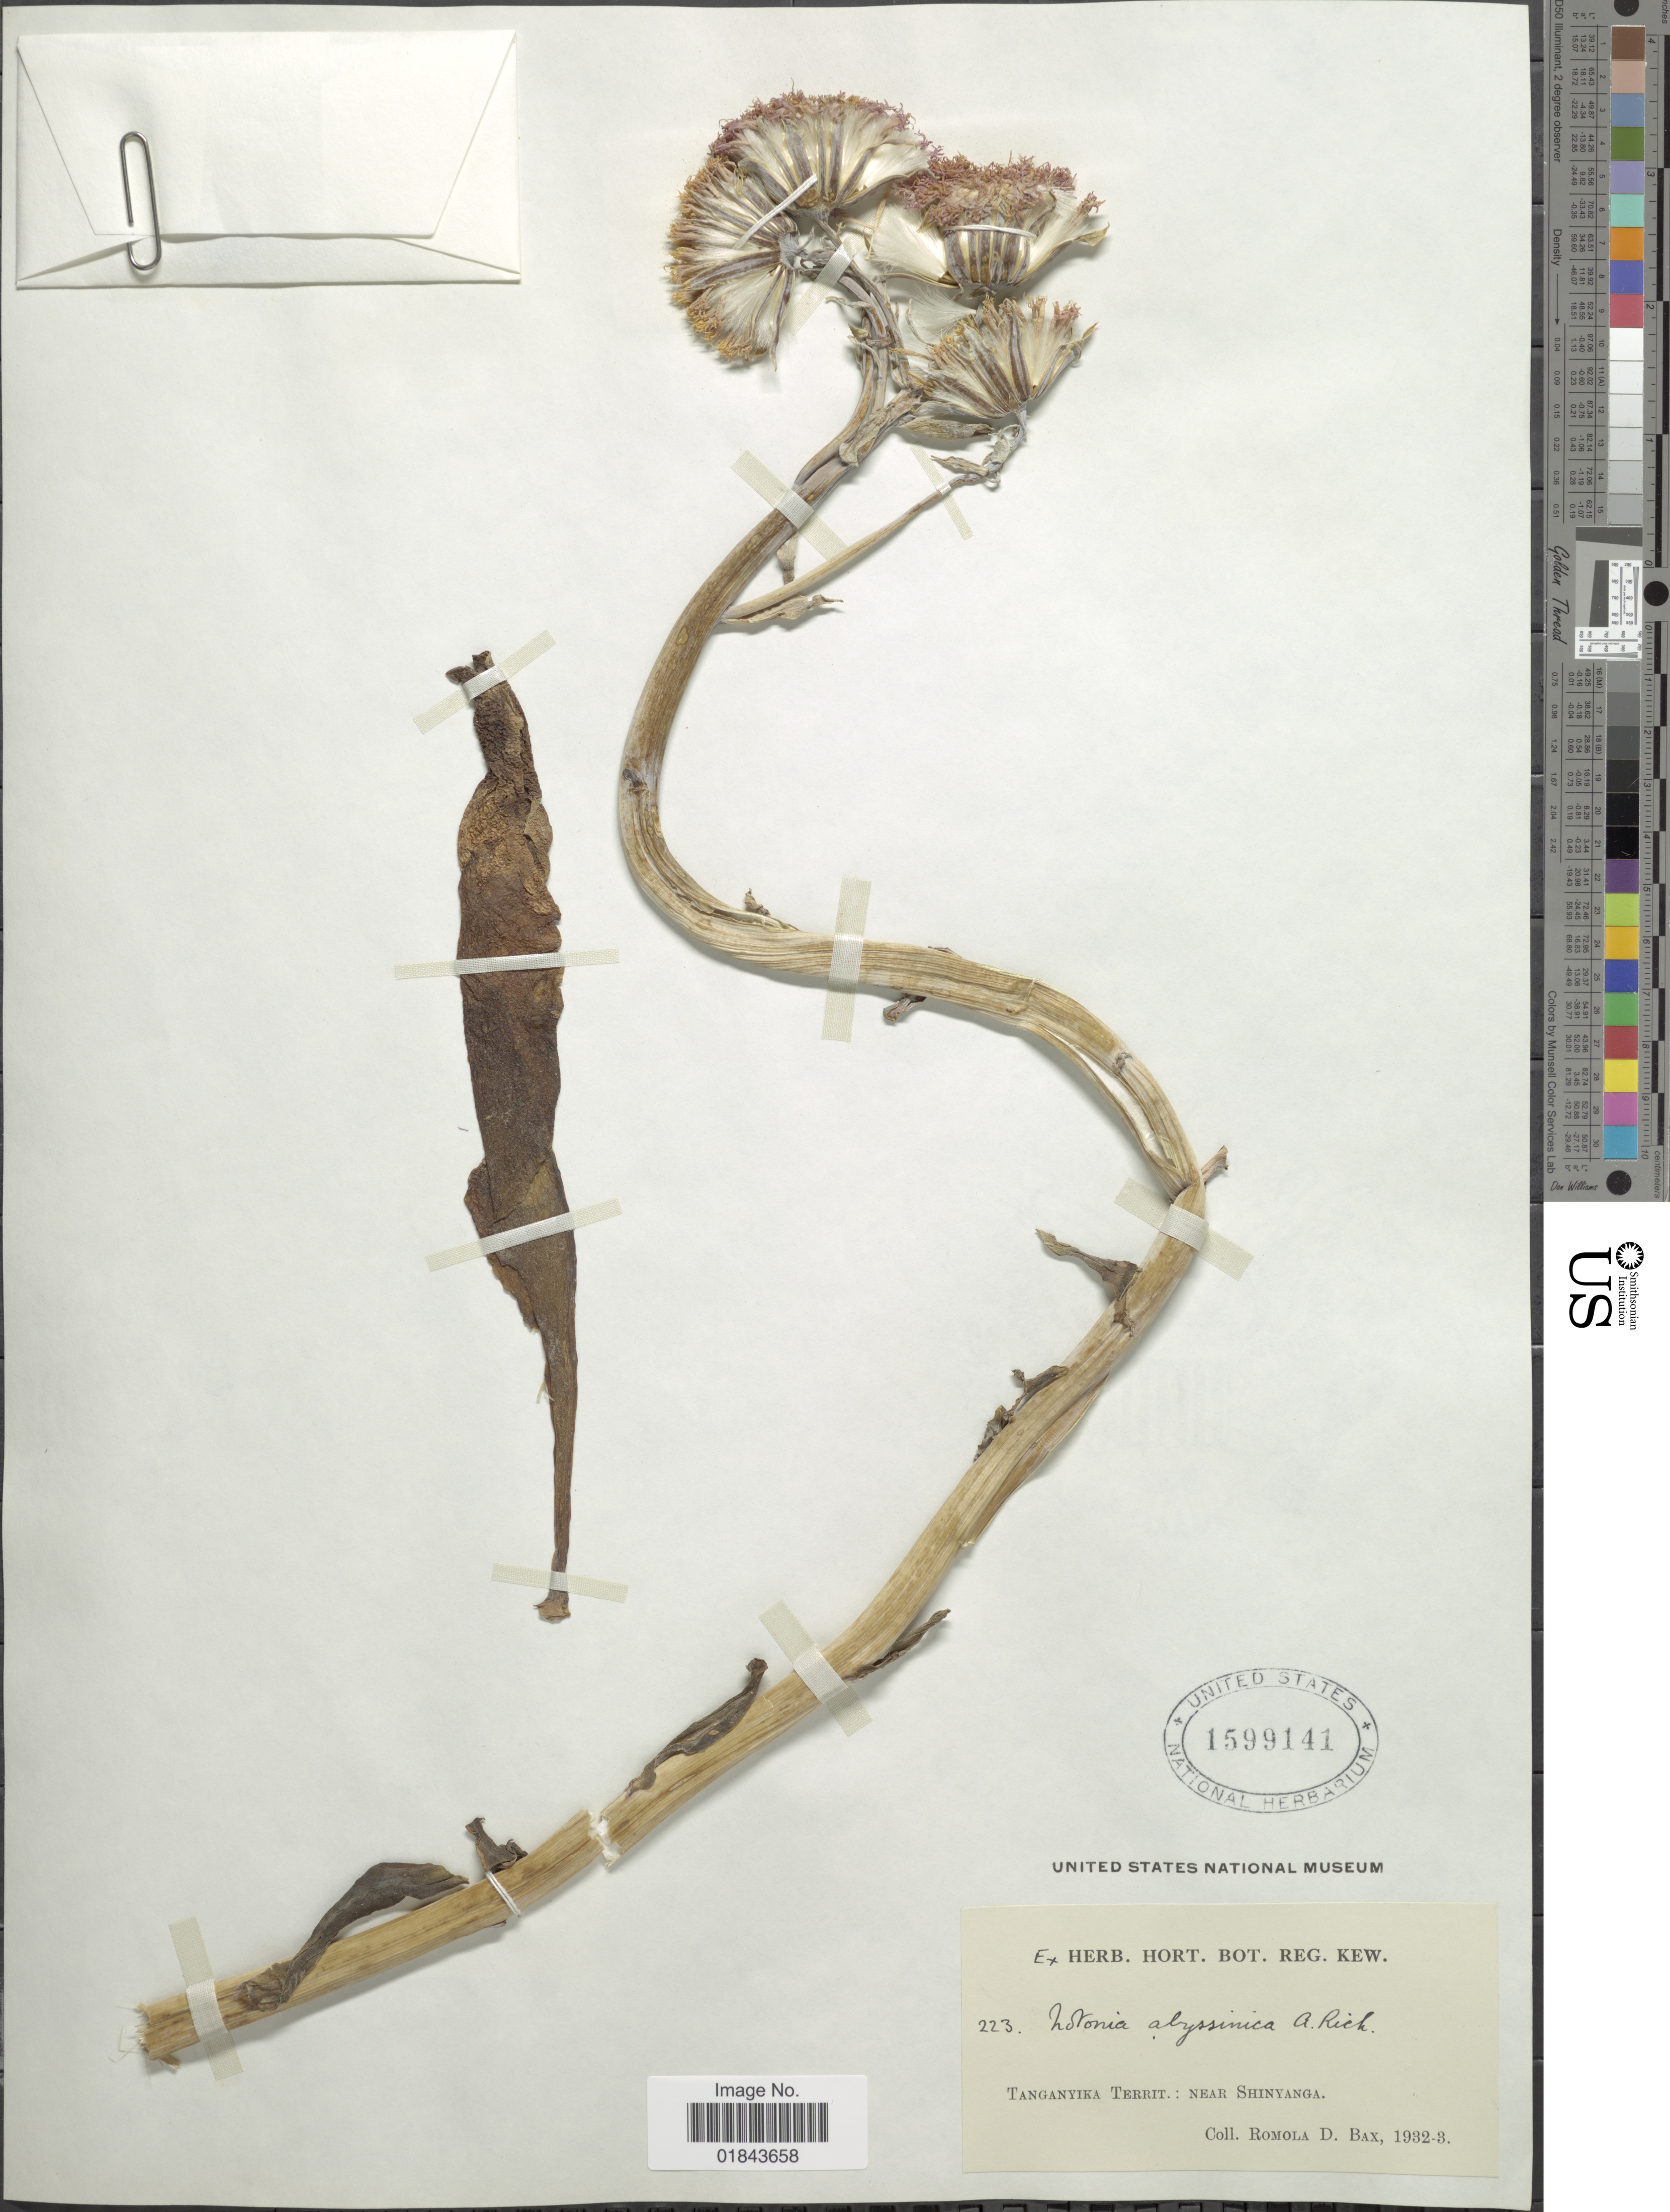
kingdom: Plantae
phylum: Tracheophyta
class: Magnoliopsida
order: Asterales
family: Asteraceae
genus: Notonia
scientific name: Notonia abyssinica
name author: A. Rich.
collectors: R. Bax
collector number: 223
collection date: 1932/1933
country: Tanzania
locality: Tanganyika Terrot.: Near Shinyanga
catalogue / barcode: US 1599141